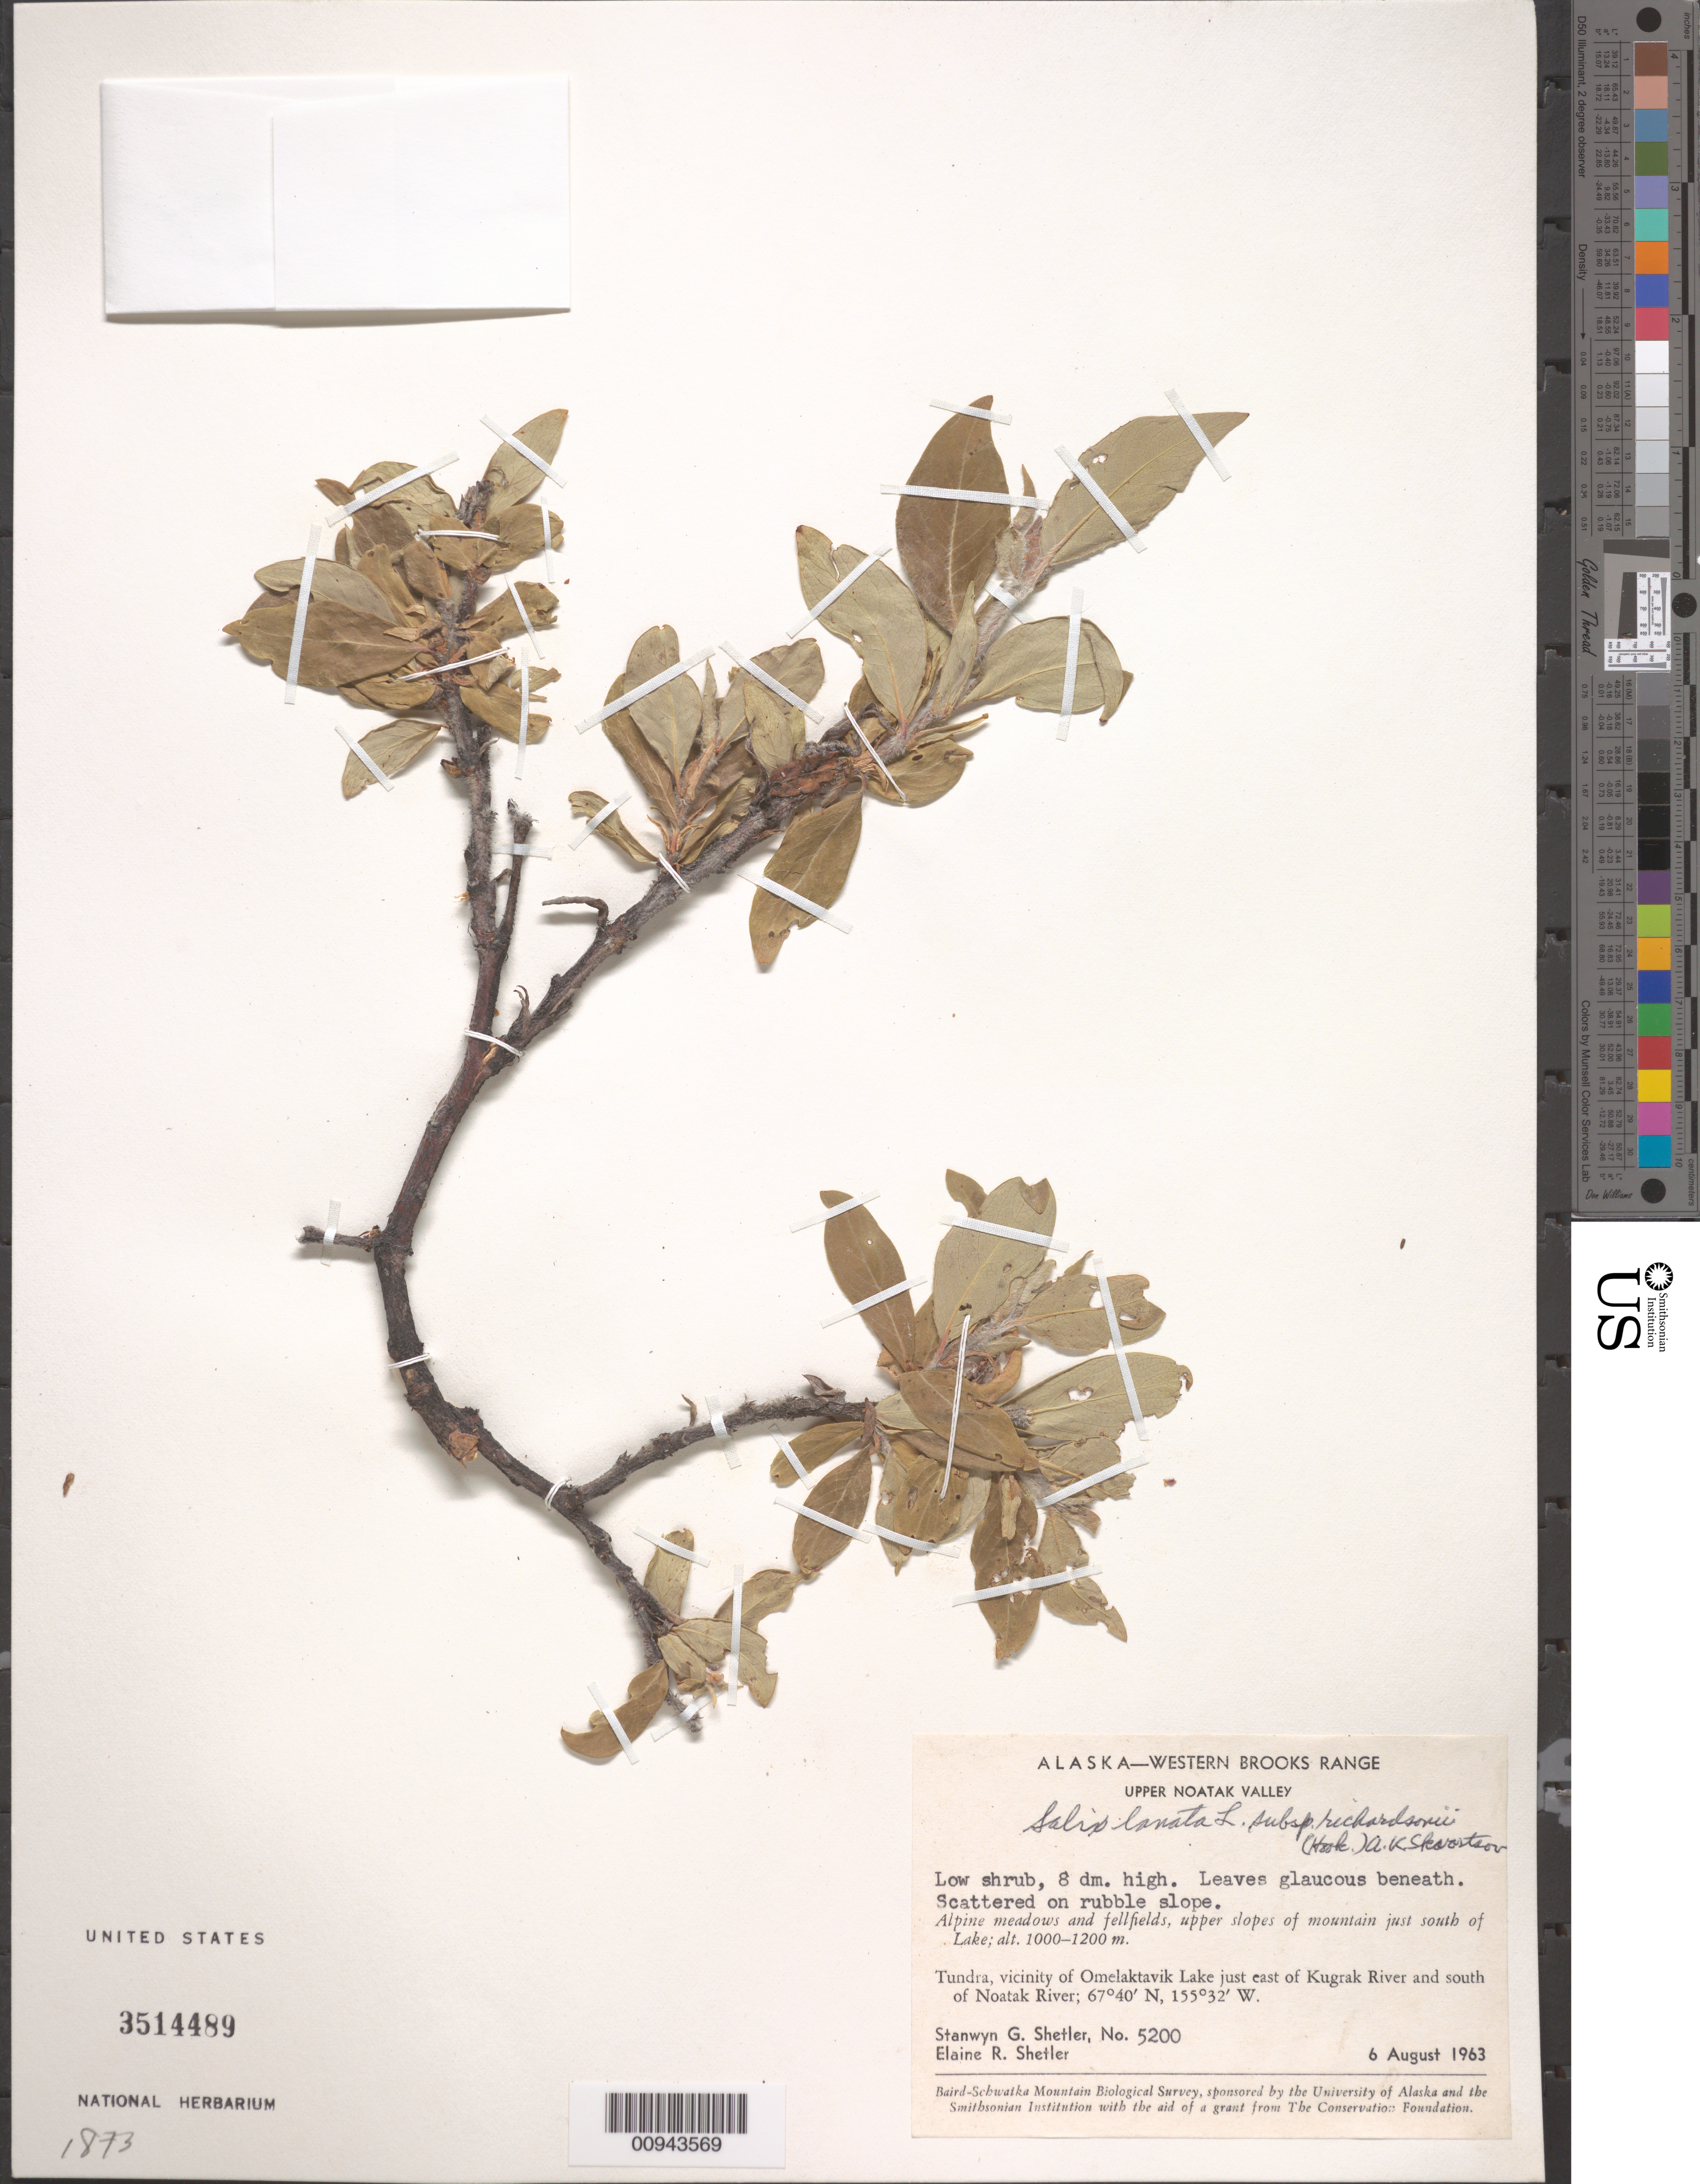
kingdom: Plantae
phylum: Tracheophyta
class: Liliopsida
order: Poales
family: Poaceae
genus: Poa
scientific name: Poa glauca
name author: Vahl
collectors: S. Shetler & E. R. Shetler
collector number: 5199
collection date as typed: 06 Aug 1963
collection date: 1963-08-06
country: United States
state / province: Alaska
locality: Vicinity of Omelaktavik Lake just east of Kugrak River and south of Noatak River. Western Brooks Range, Upper Noatak Valley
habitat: Tundra. Alpine crevices and gravel and rock slopes on ridge of mountain just south of Lake. Crevice of schistose rocks.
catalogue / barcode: US 3514489